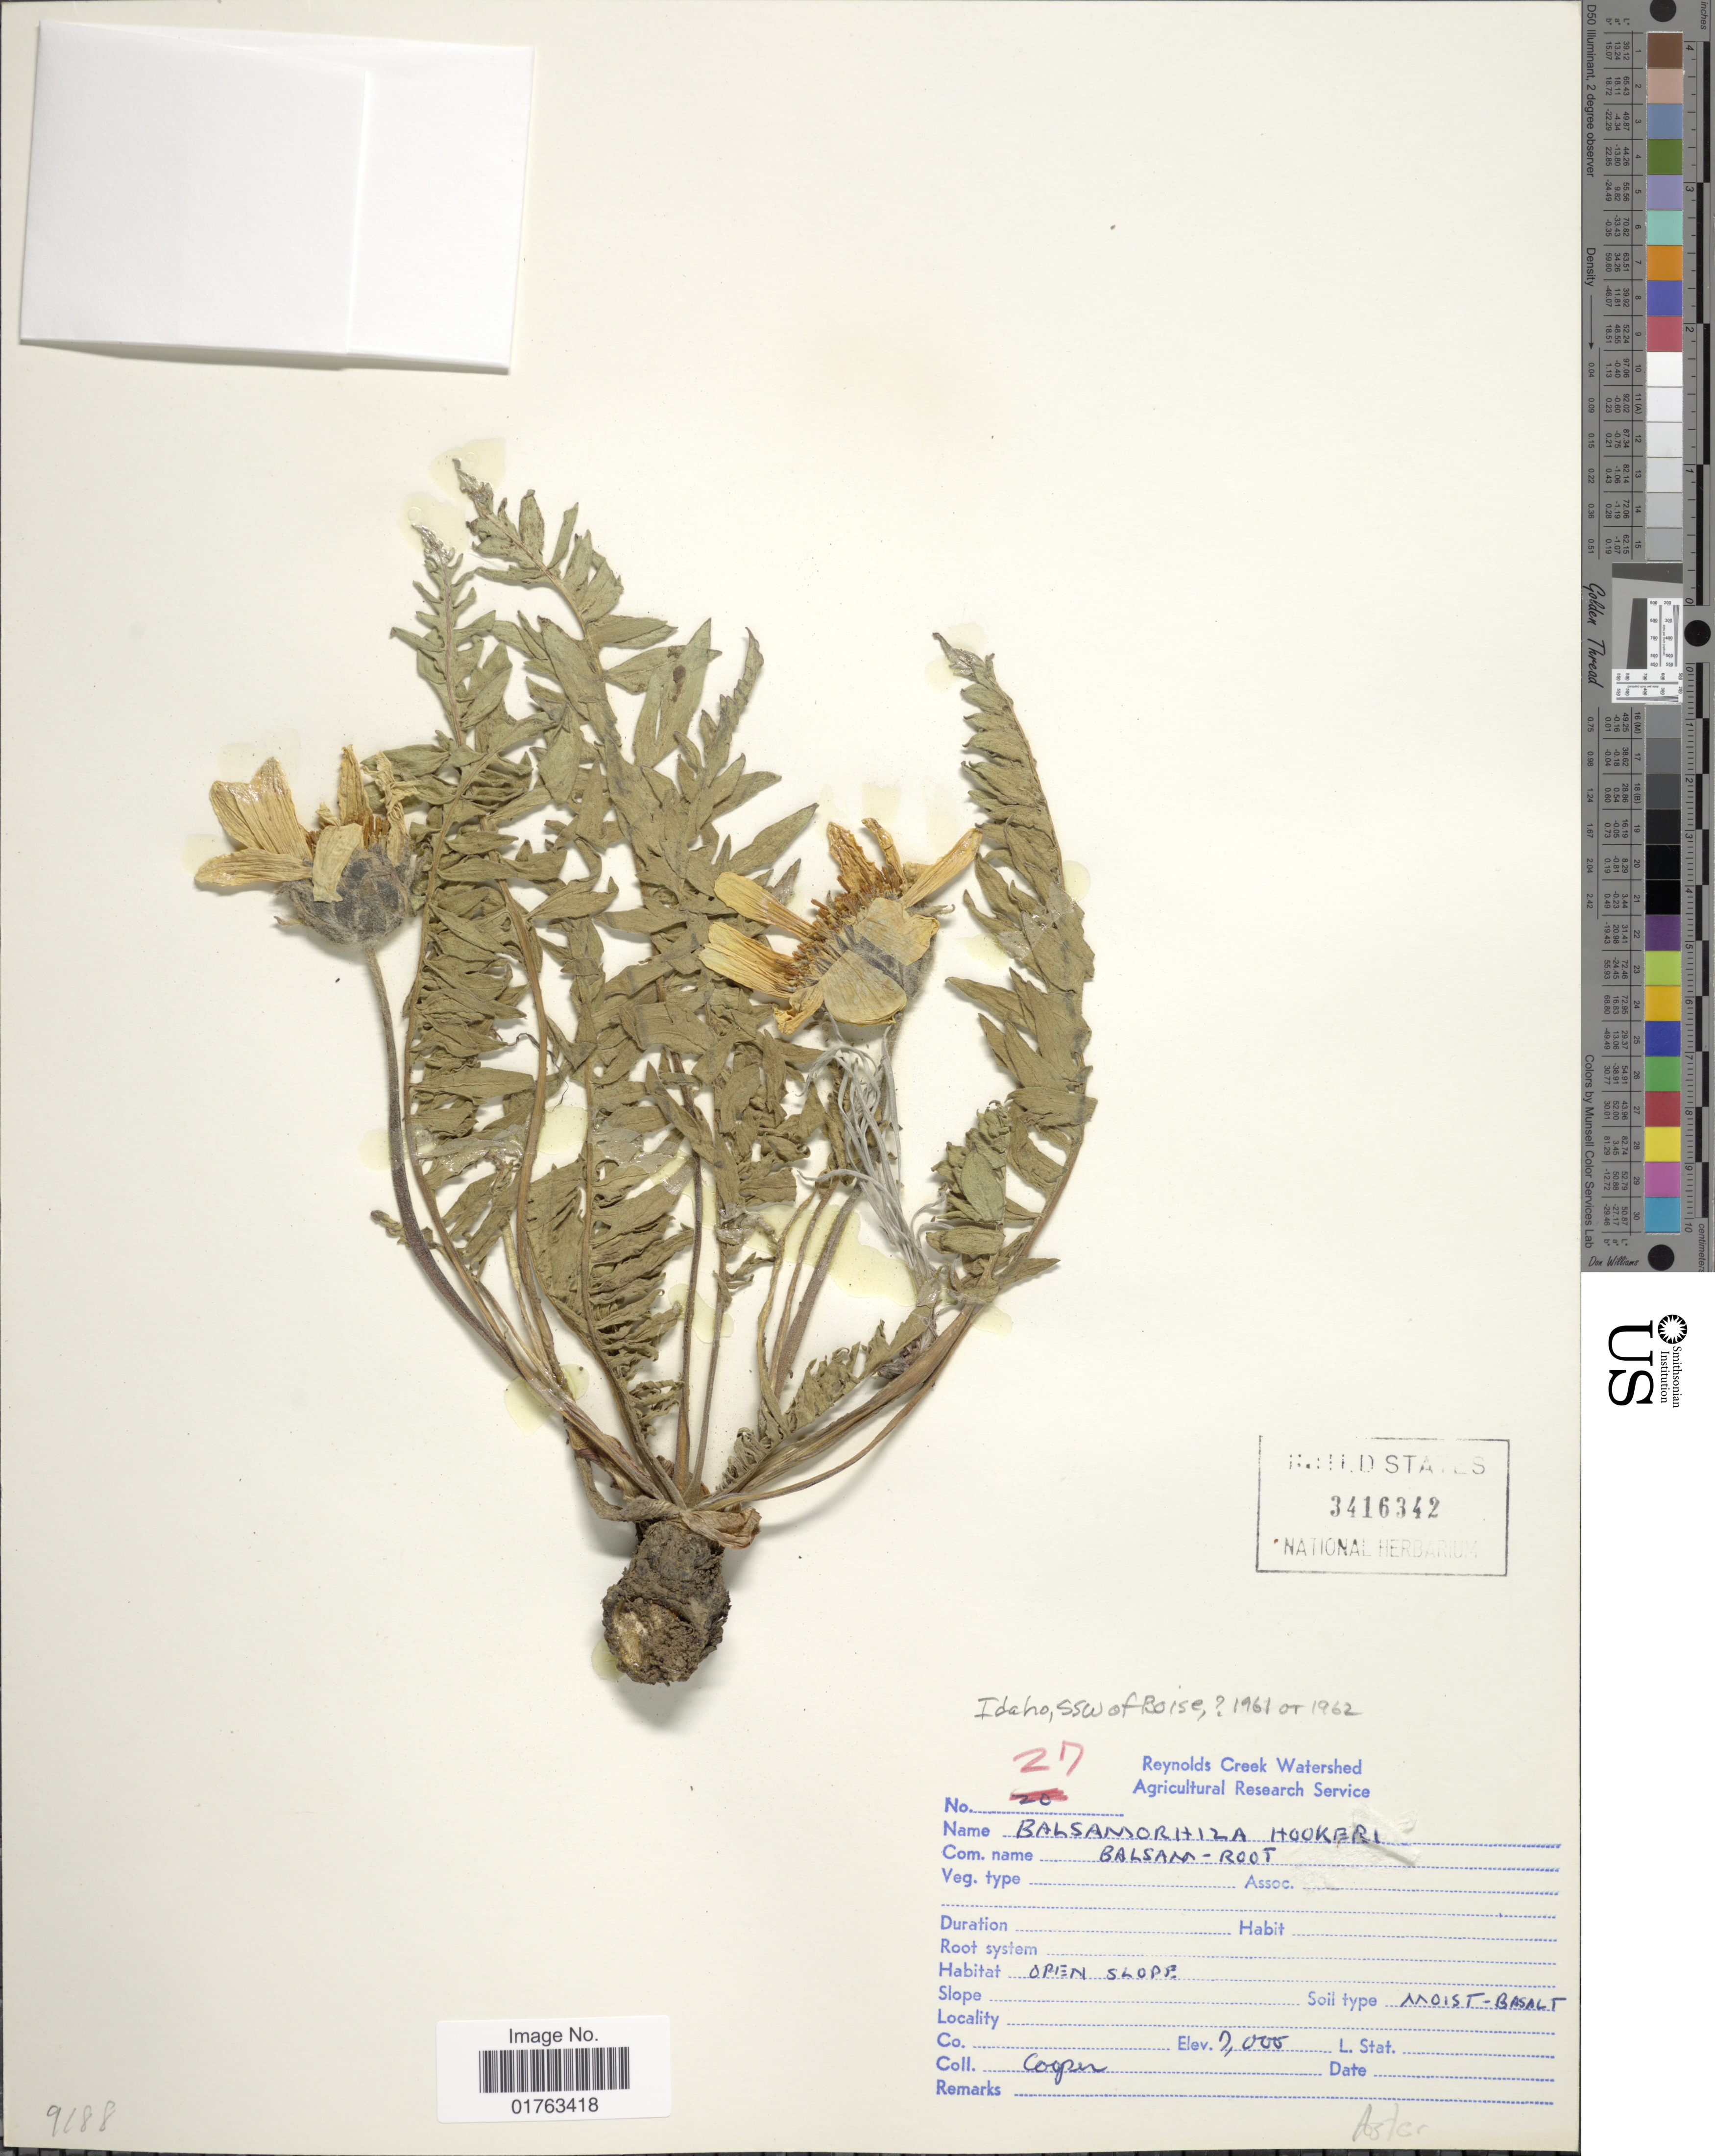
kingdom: Plantae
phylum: Tracheophyta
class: Magnoliopsida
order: Asterales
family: Asteraceae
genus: Balsamorhiza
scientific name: Balsamorhiza hookeri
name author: Nutt.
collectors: -- Cooper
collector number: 27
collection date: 1961/1962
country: United States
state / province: Idaho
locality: SSW of Boise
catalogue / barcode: US 3416342